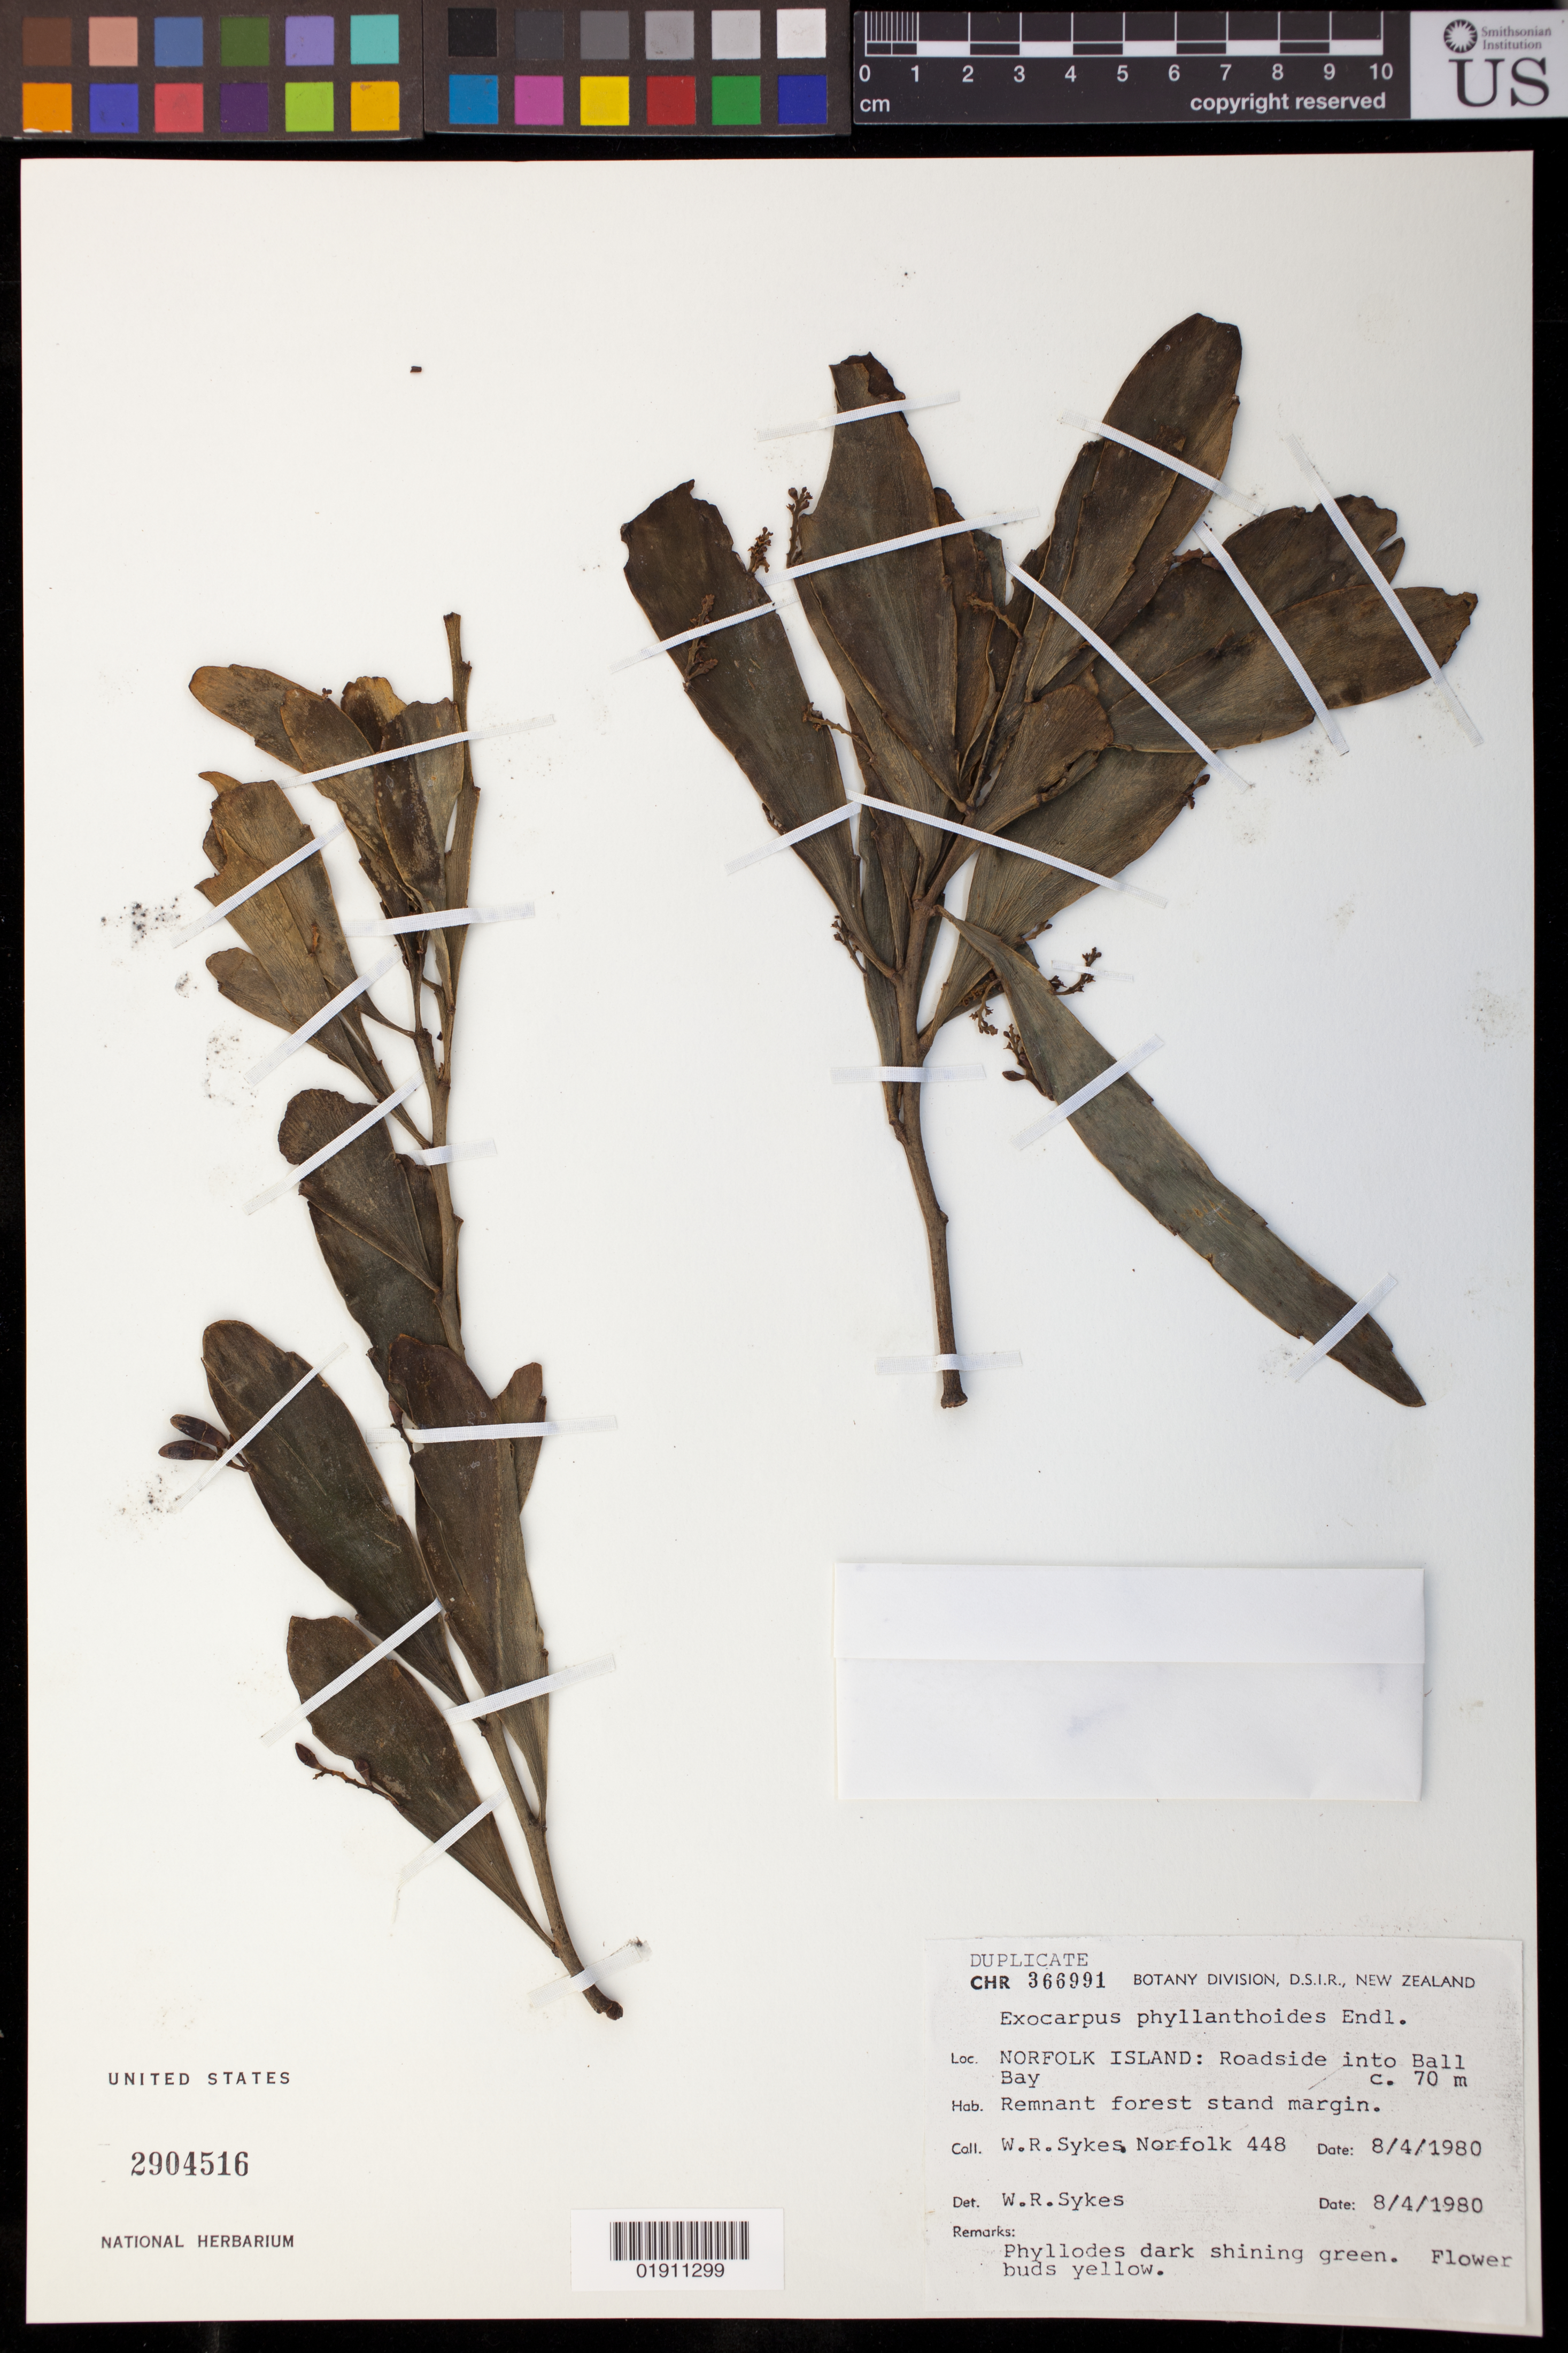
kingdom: Plantae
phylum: Tracheophyta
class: Magnoliopsida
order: Santalales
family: Santalaceae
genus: Exocarpos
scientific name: Exocarpos phyllanthoides var. phyllanthoides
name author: Endl.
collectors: W. R. Sykes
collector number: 448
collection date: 1980-04-08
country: Australia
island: Norfolk Island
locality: Norfolk Island: Roadside into Ball Bay c. 70m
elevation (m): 70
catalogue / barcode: US 2904516